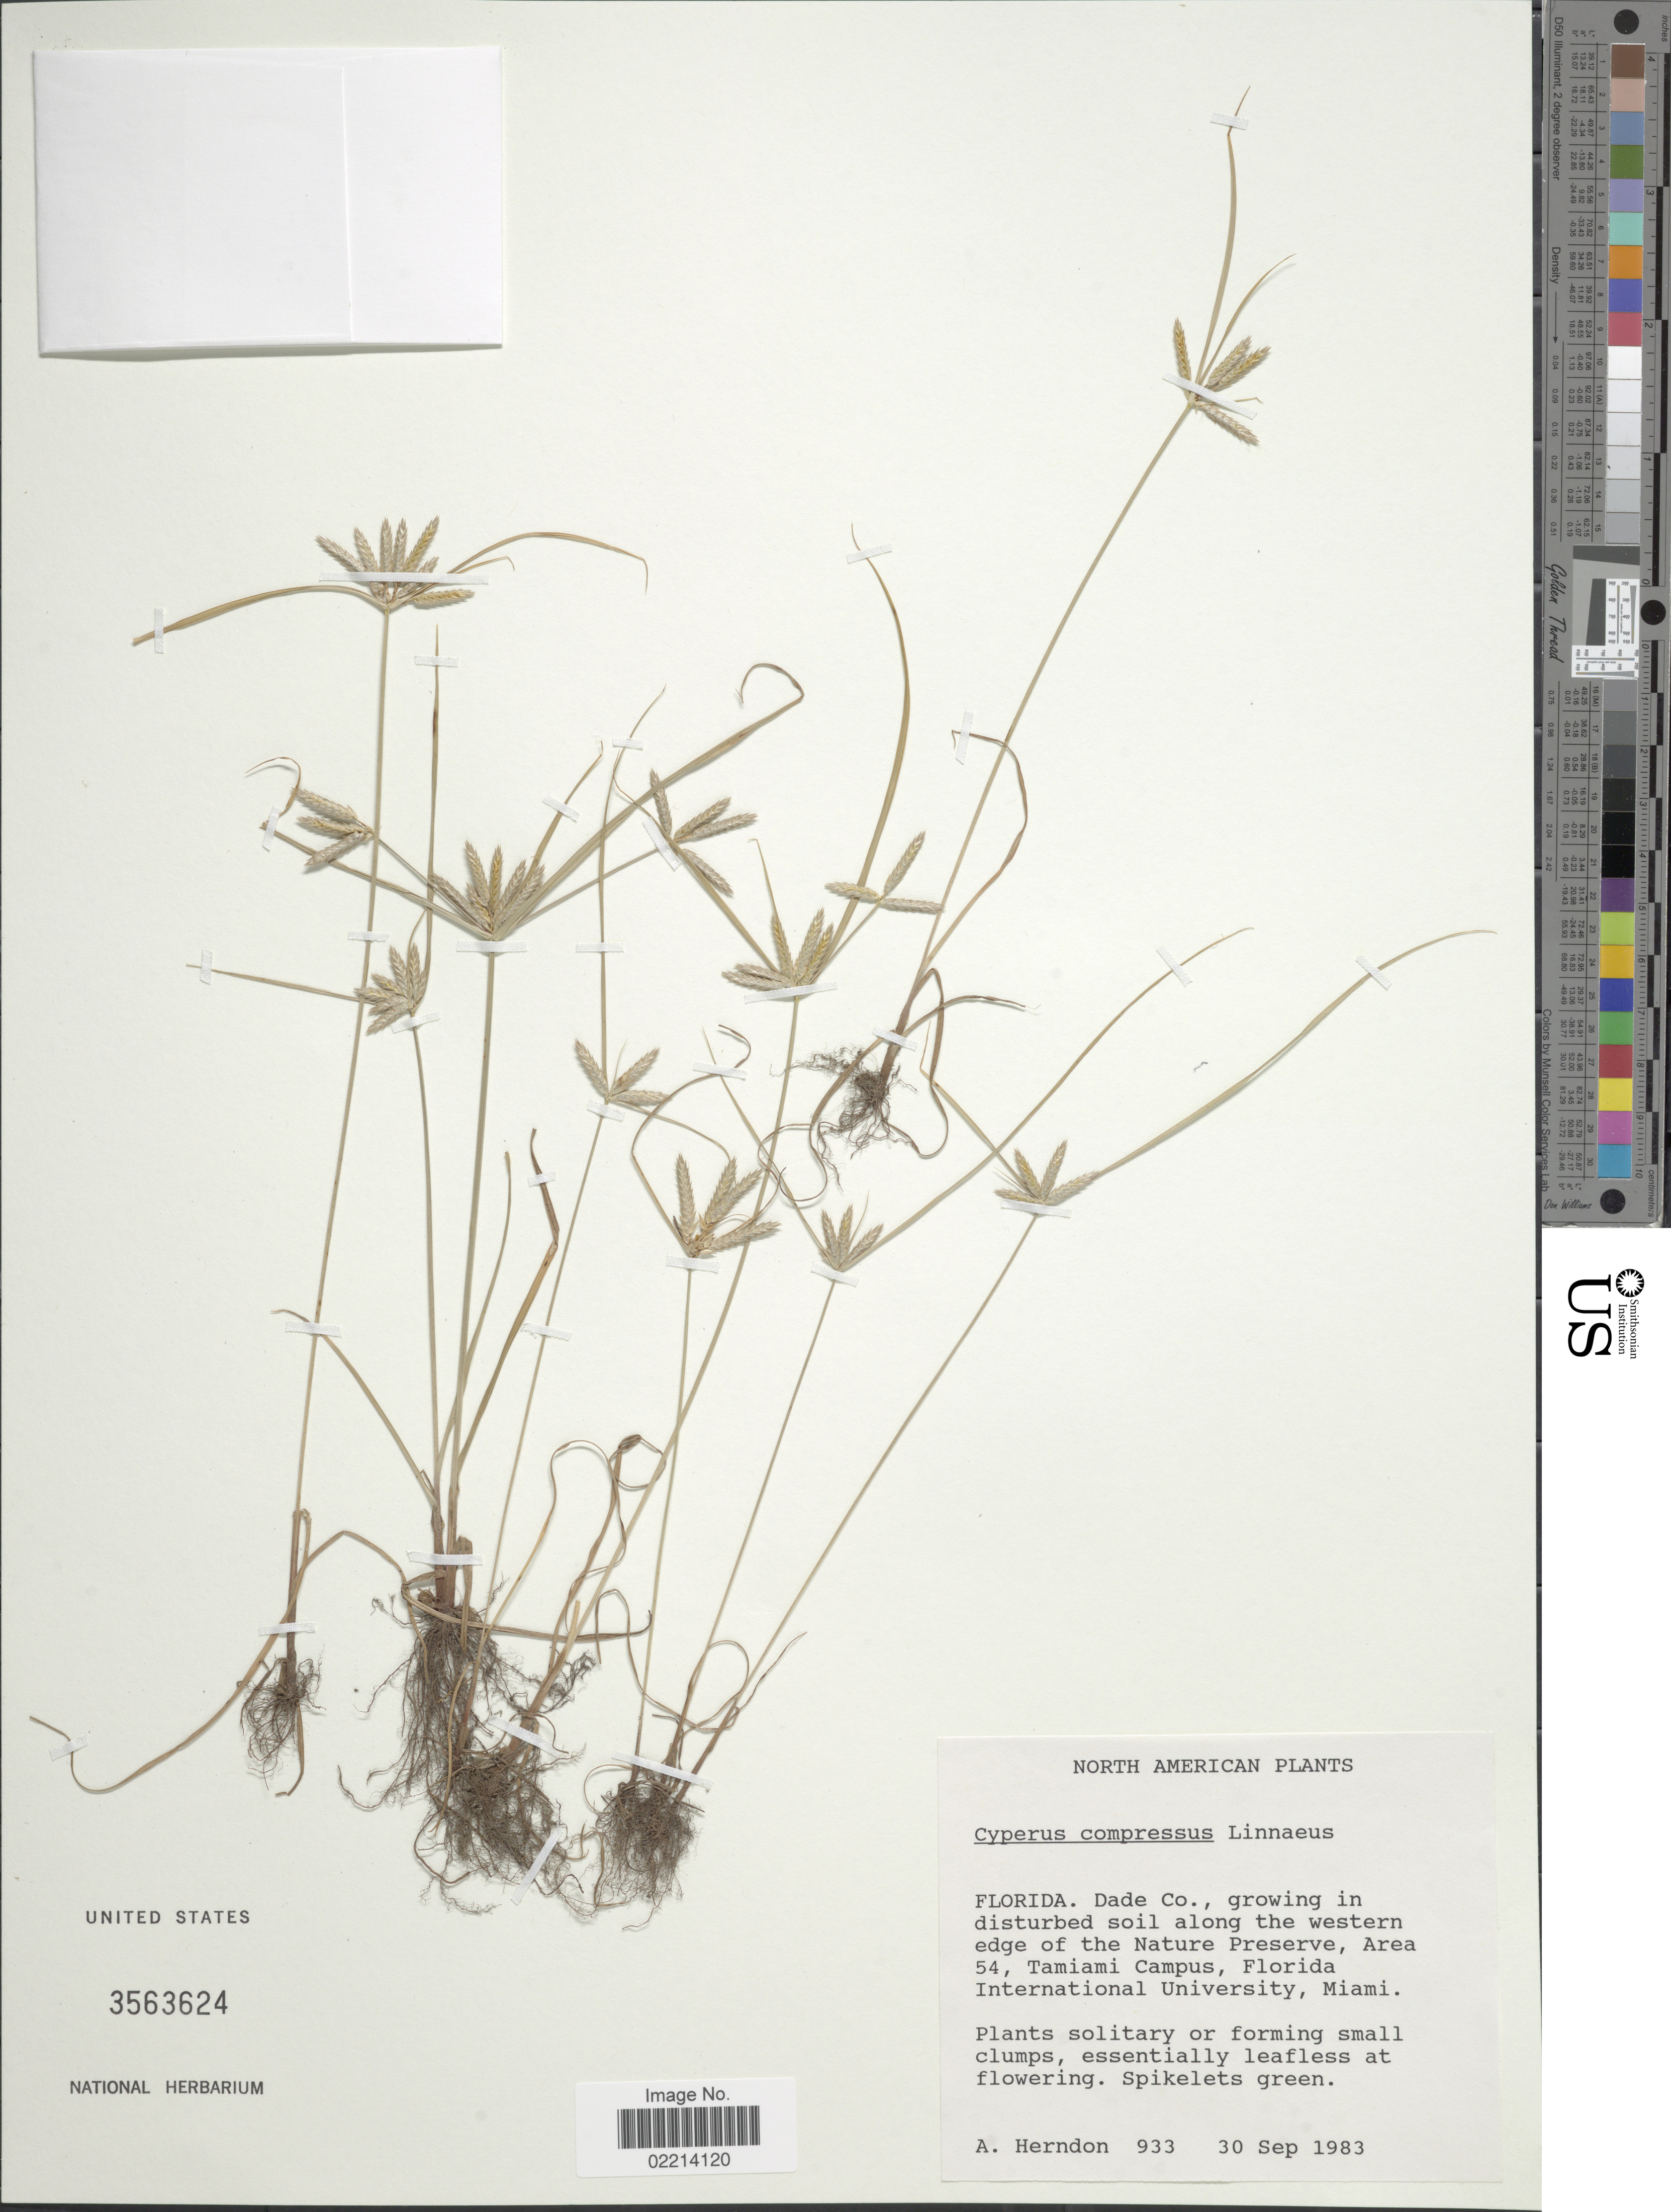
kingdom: Plantae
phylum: Tracheophyta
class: Liliopsida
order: Poales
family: Cyperaceae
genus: Cyperus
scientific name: Cyperus compressus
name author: L.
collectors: A. Herndon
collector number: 933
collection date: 1983-09-30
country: United States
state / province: Florida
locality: Florida. Dade Co., growing in disturbed soil along the western edge of the Nature Preserve, Area 54, Tamiami Campus, Florida International University, Miami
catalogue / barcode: US 3563624